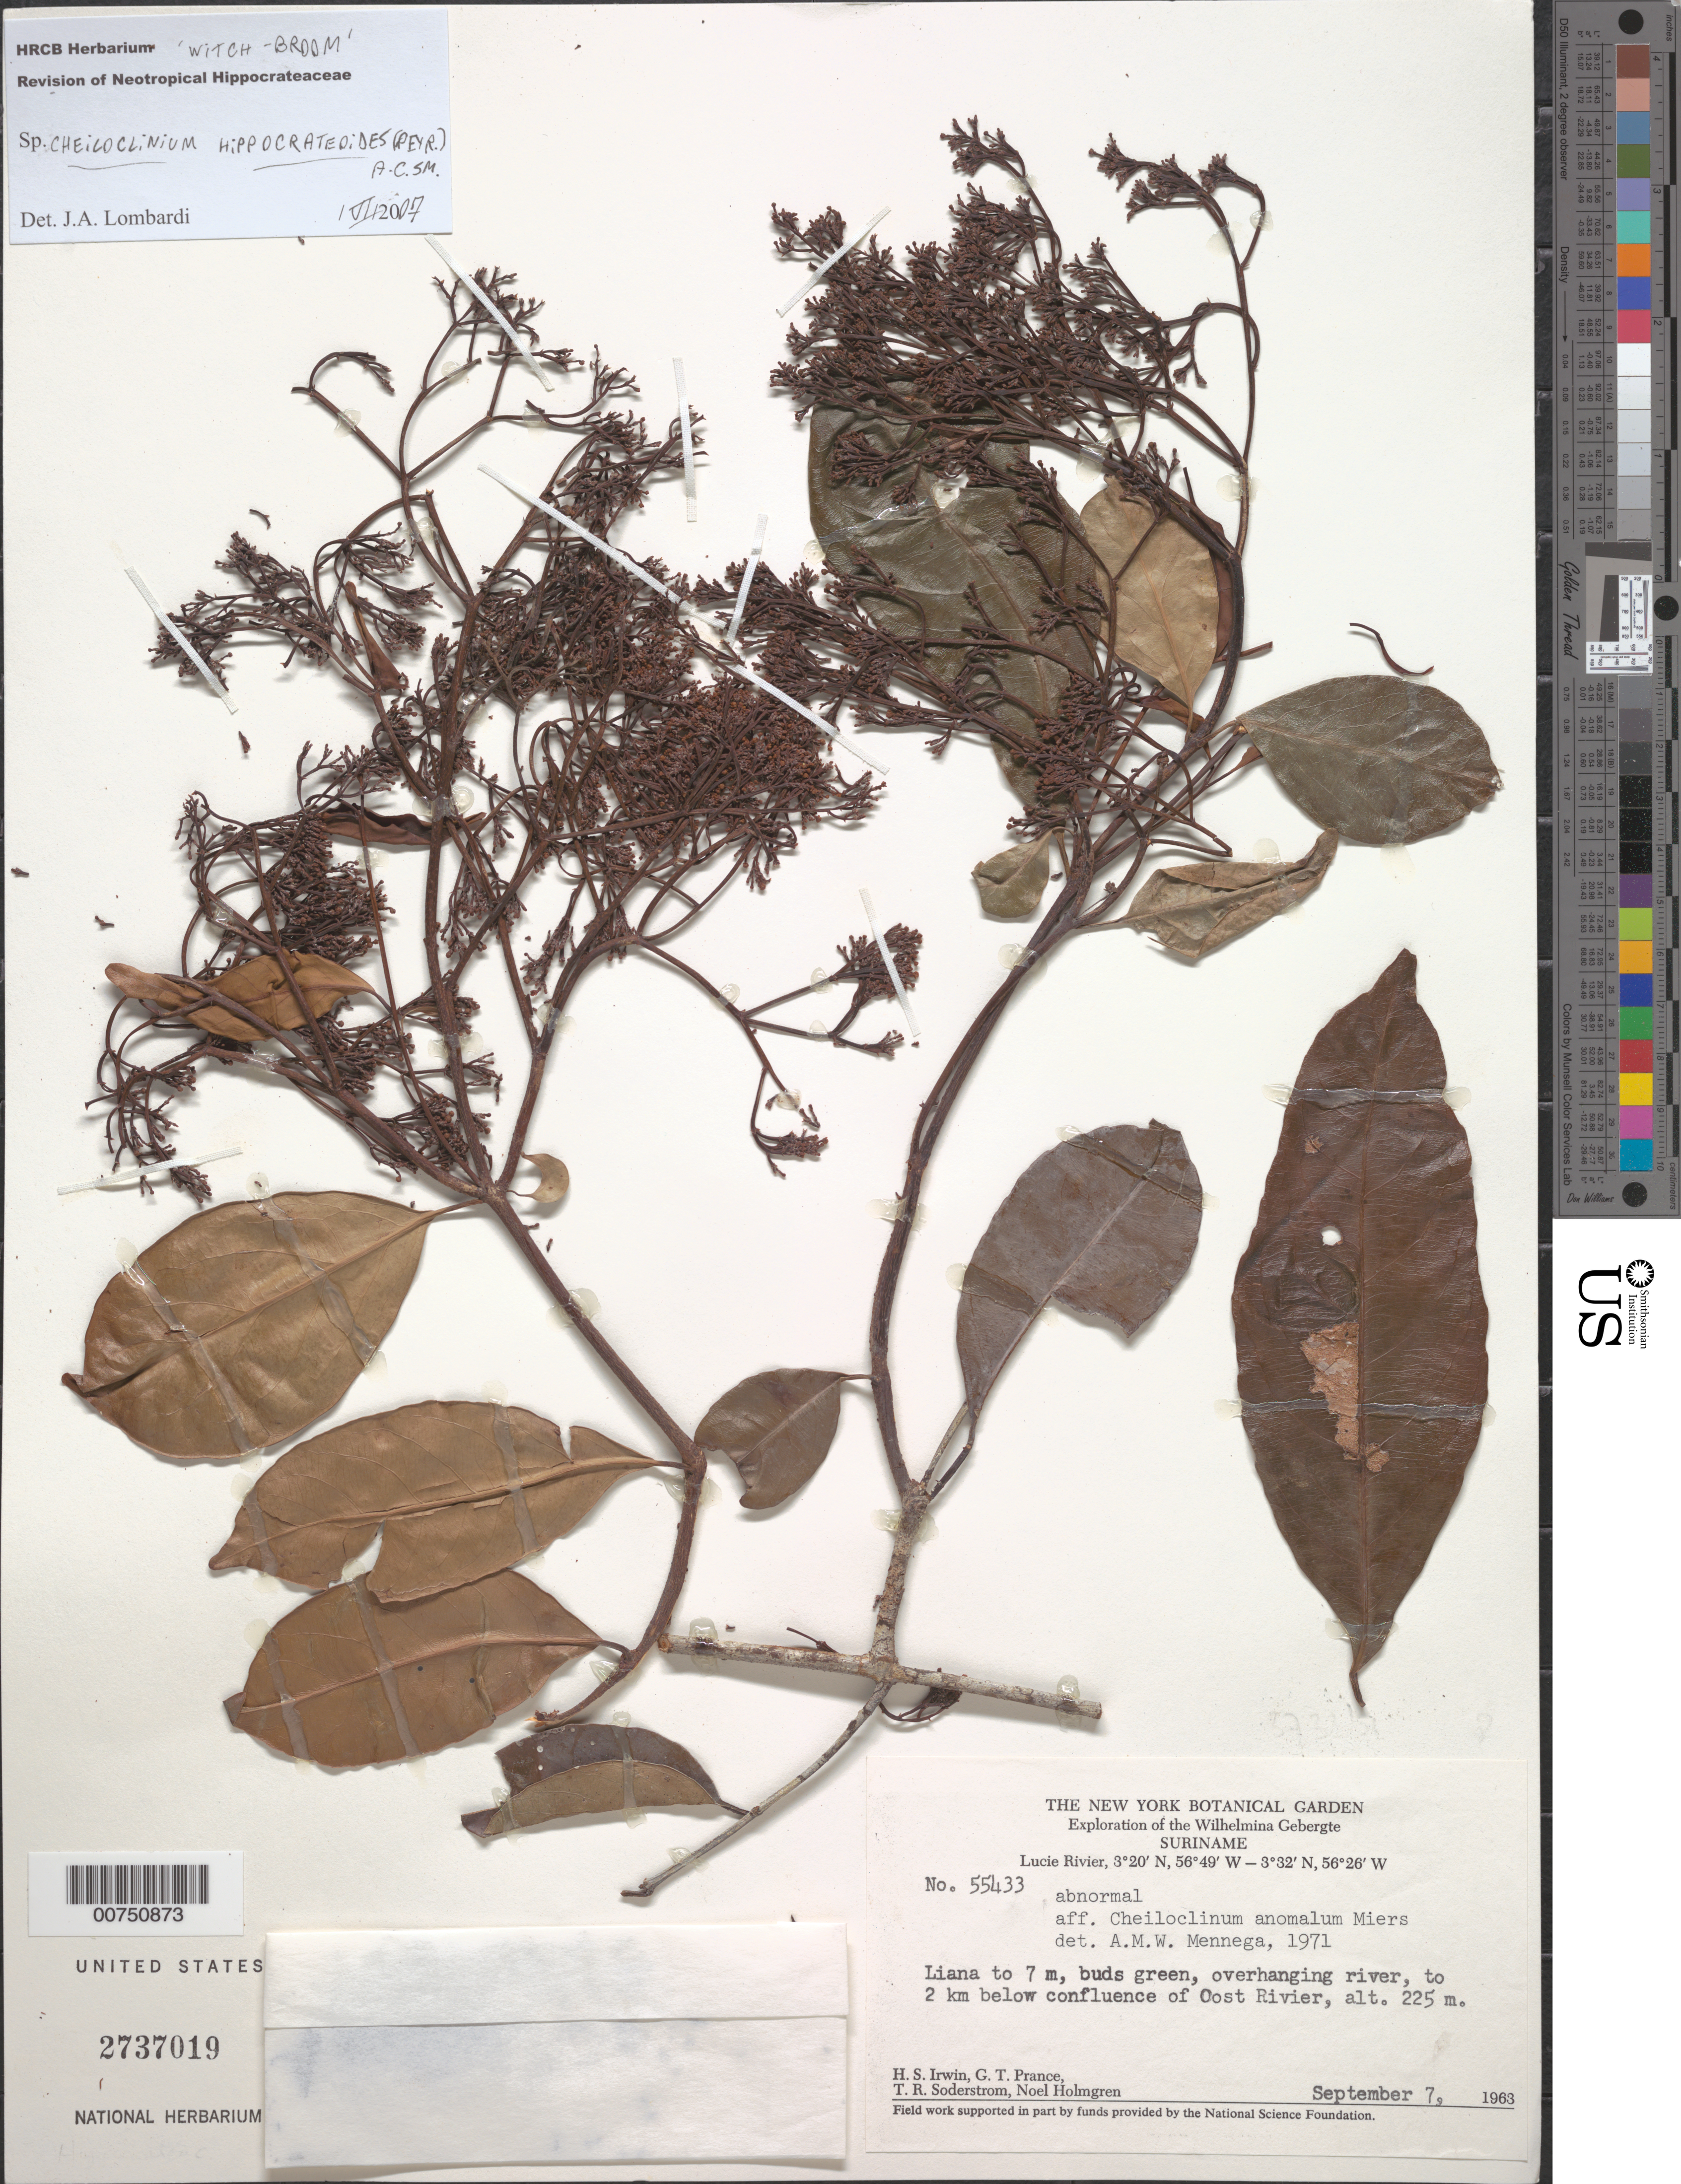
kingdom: Plantae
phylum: Tracheophyta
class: Magnoliopsida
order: Celastrales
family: Celastraceae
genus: Cheiloclinium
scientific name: Cheiloclinium hippocrateoides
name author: (Peyr.) A.C. Sm.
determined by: Lombardi, Julio A.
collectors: H. Irwin, G. T. Prance, T. R. Soderstrom & N. H. Holmgren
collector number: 55433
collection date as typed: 7-Sep-63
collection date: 1963-09-07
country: Suriname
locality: Lucie R., 2 km below confl. with Oost R., Wilhelmina Gebergte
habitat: Overhanging river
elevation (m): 225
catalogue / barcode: US 2737019